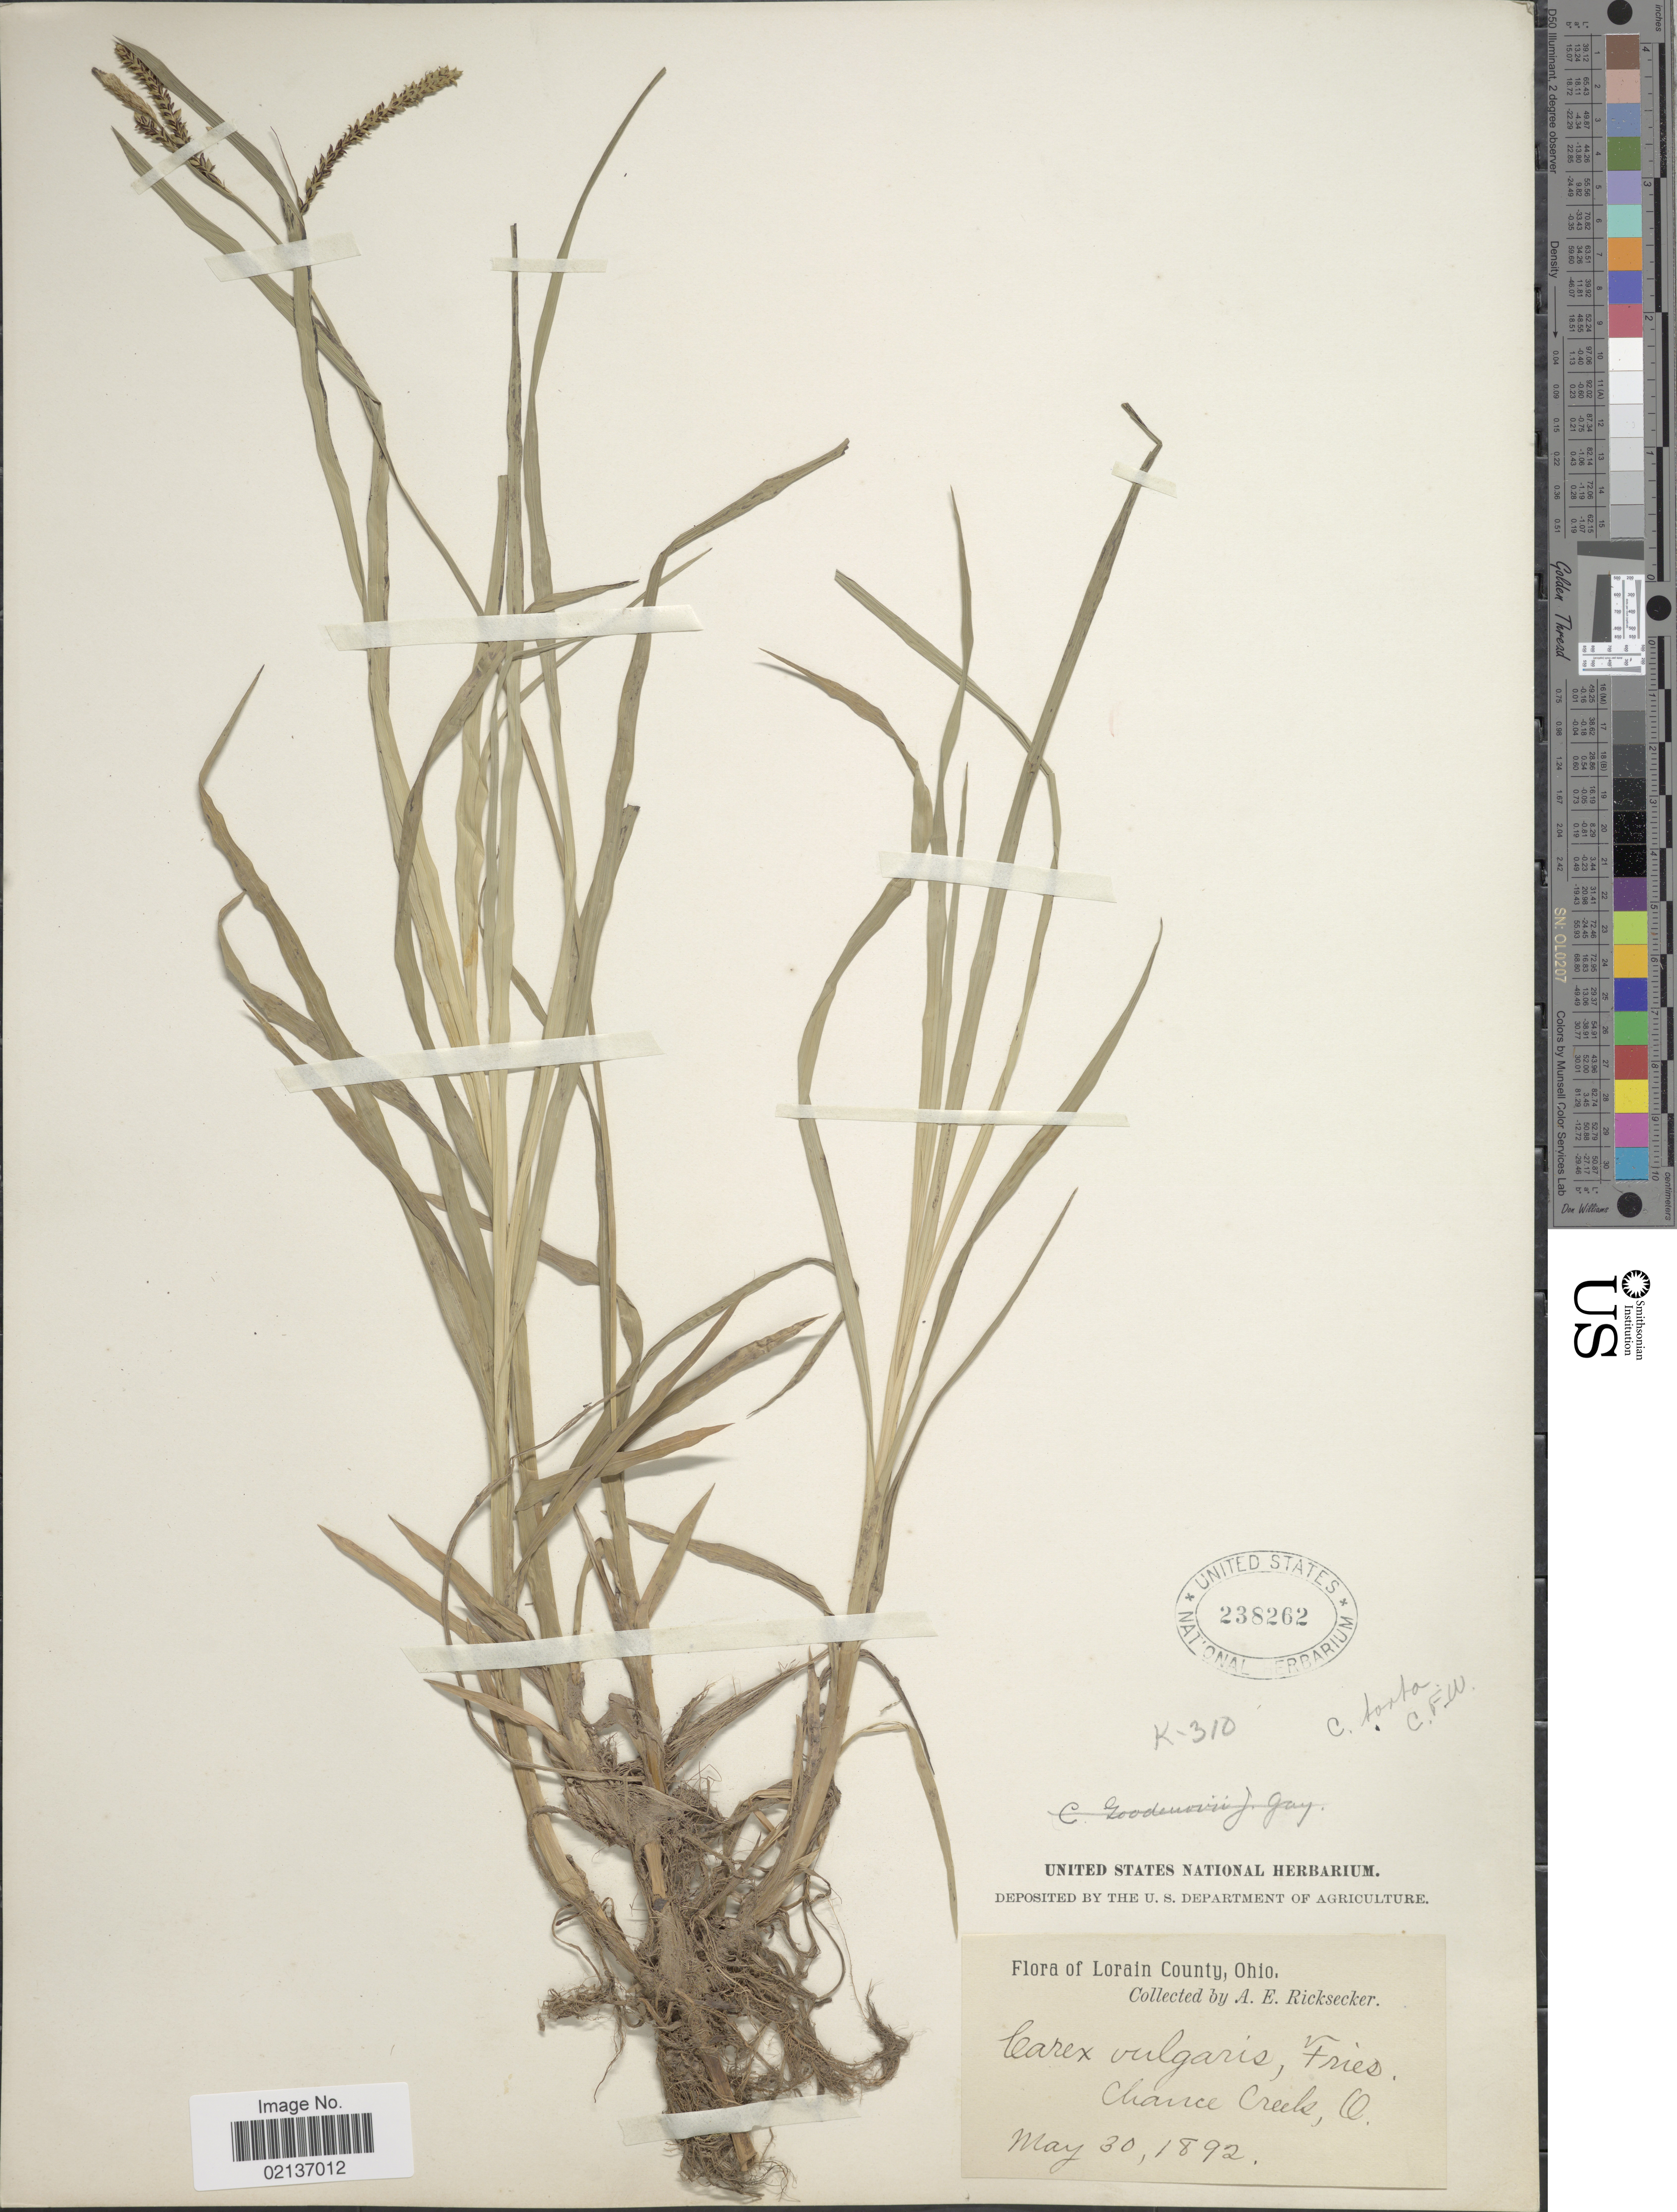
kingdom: Plantae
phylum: Tracheophyta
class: Liliopsida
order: Poales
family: Cyperaceae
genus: Carex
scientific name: Carex torta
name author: Boott ex Tuck.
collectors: A. E. Ricksecker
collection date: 1892-05-30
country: United States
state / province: Ohio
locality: Lorain County, Chance Creek, O.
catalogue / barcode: US 238262